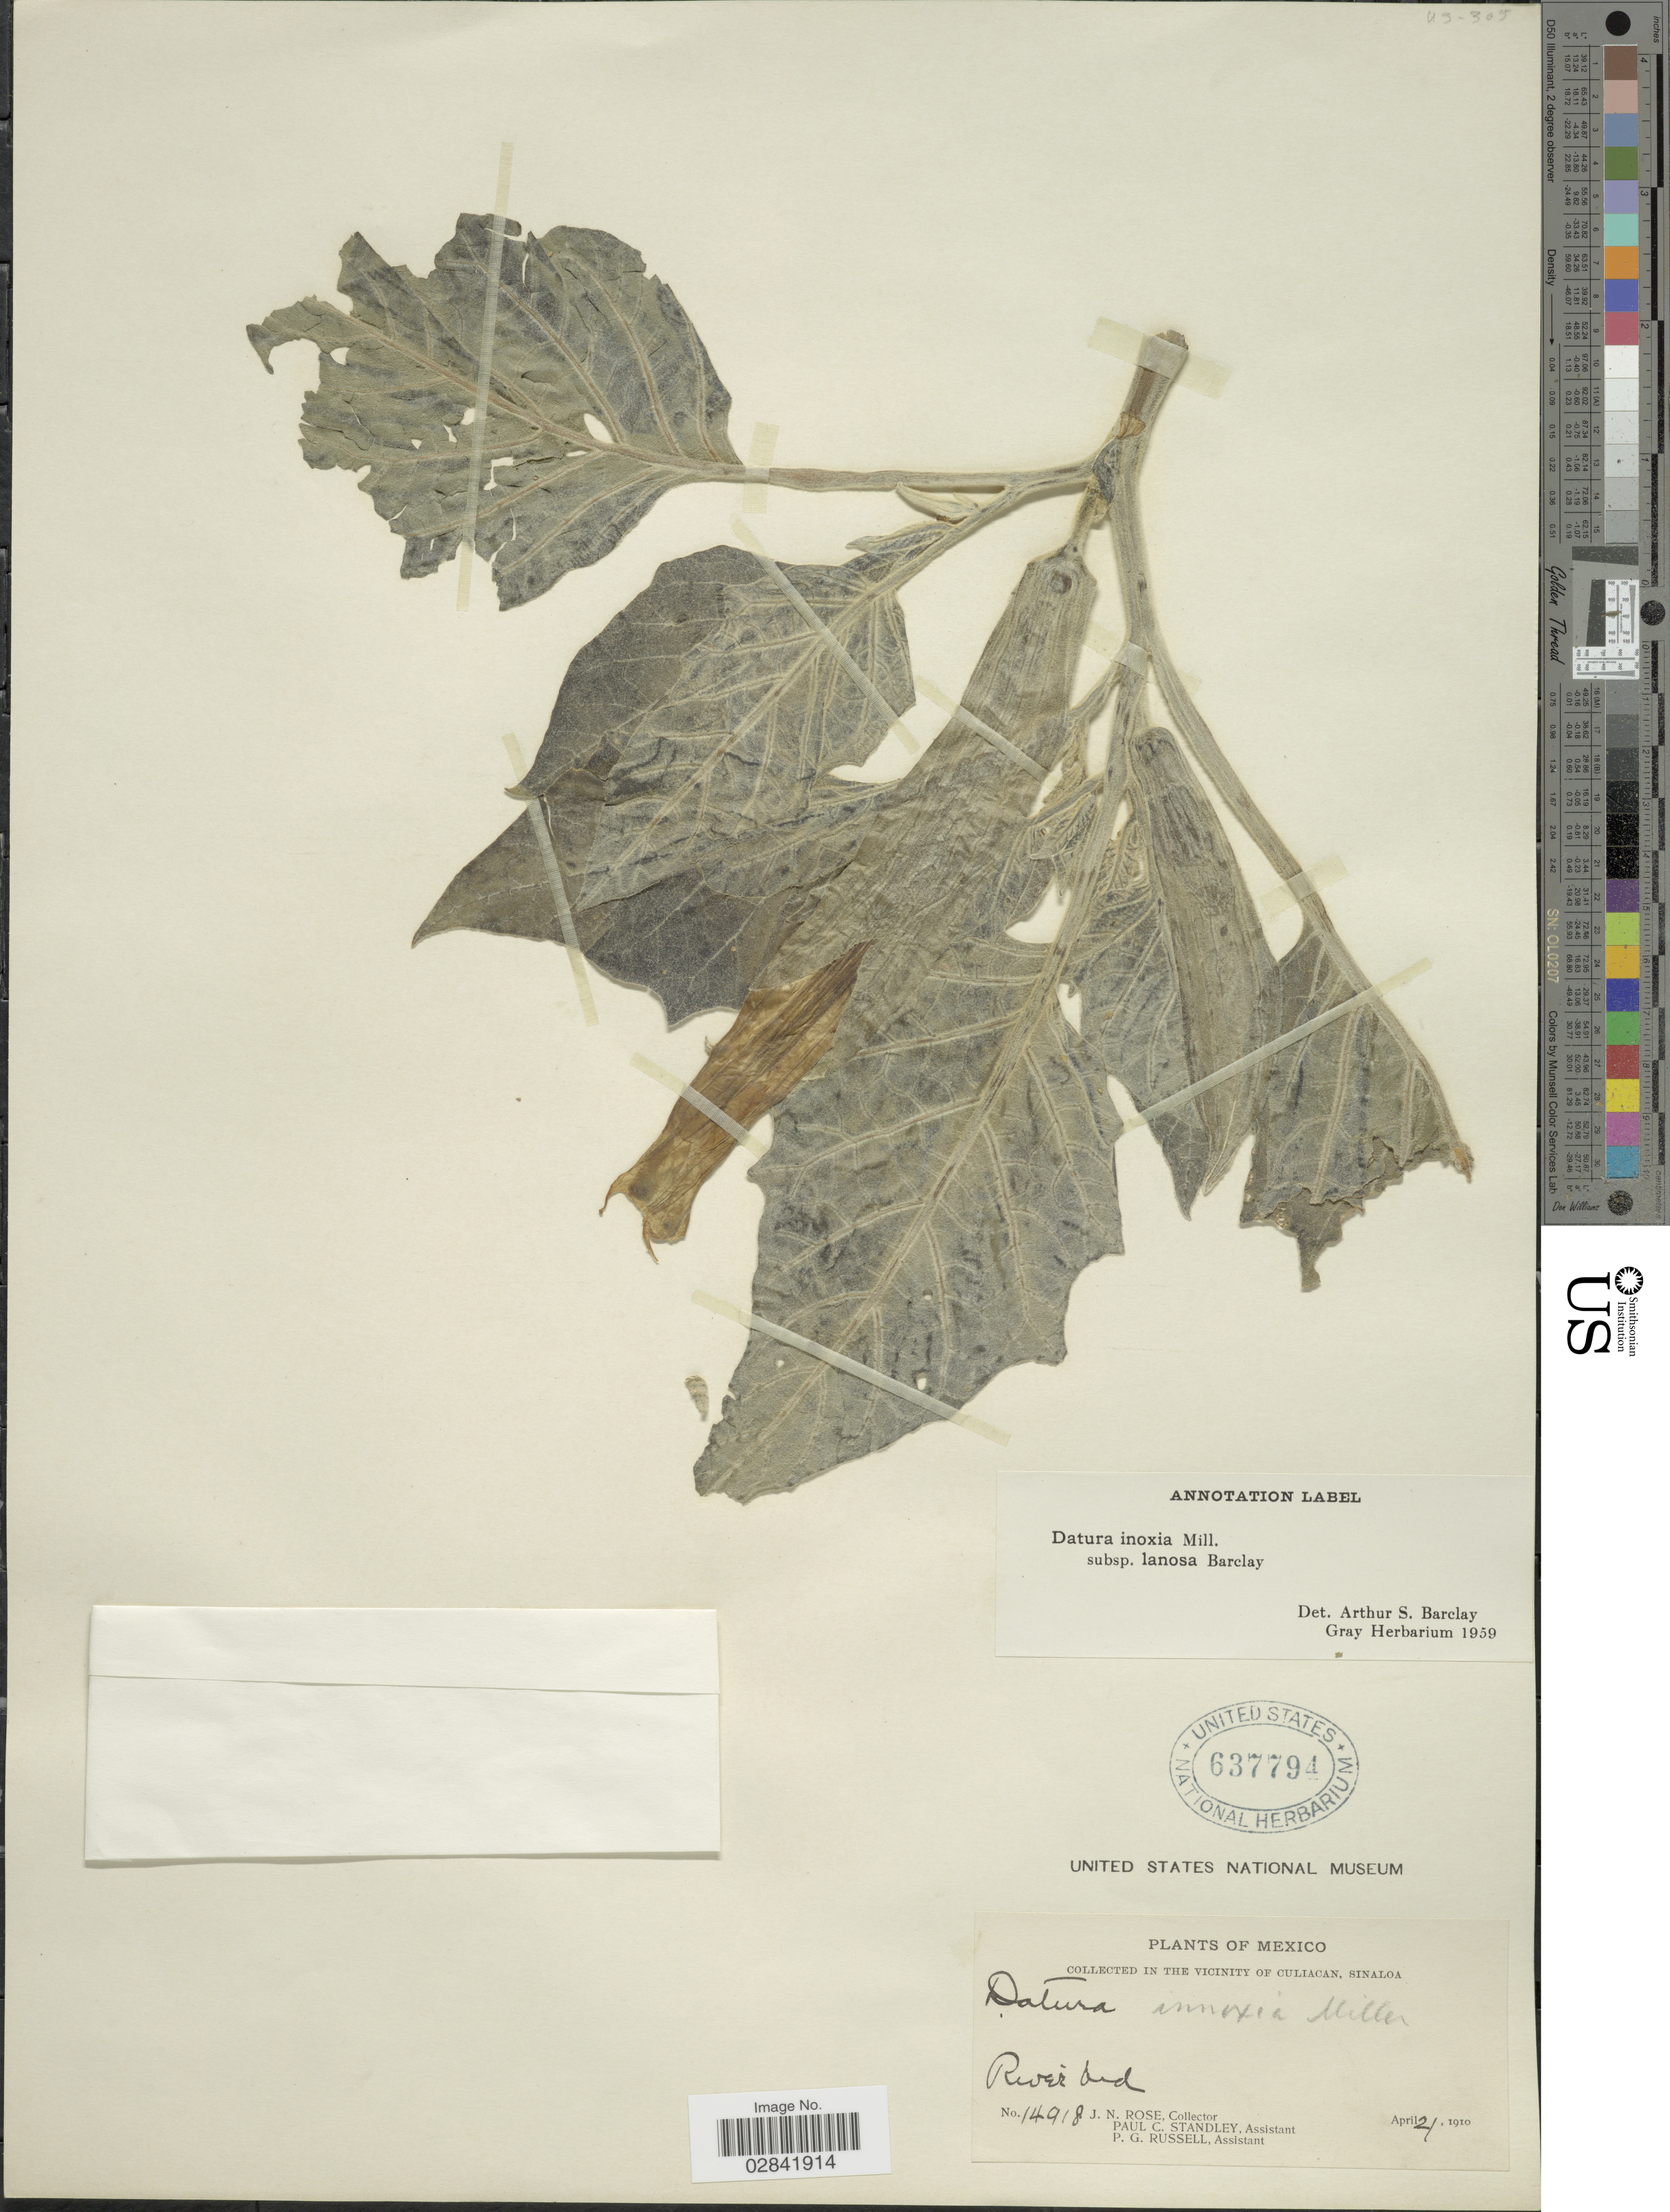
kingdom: Plantae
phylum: Tracheophyta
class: Magnoliopsida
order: Solanales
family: Solanaceae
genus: Datura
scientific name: Datura innoxia subsp. lanosa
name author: A.S. Barclay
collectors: J. N. Rose, P. C. Standley & P. G. Russell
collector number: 14918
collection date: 1910-04-21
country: Mexico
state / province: Sinaloa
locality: In the vicinity of Culiacan. River bed.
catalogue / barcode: US 637794